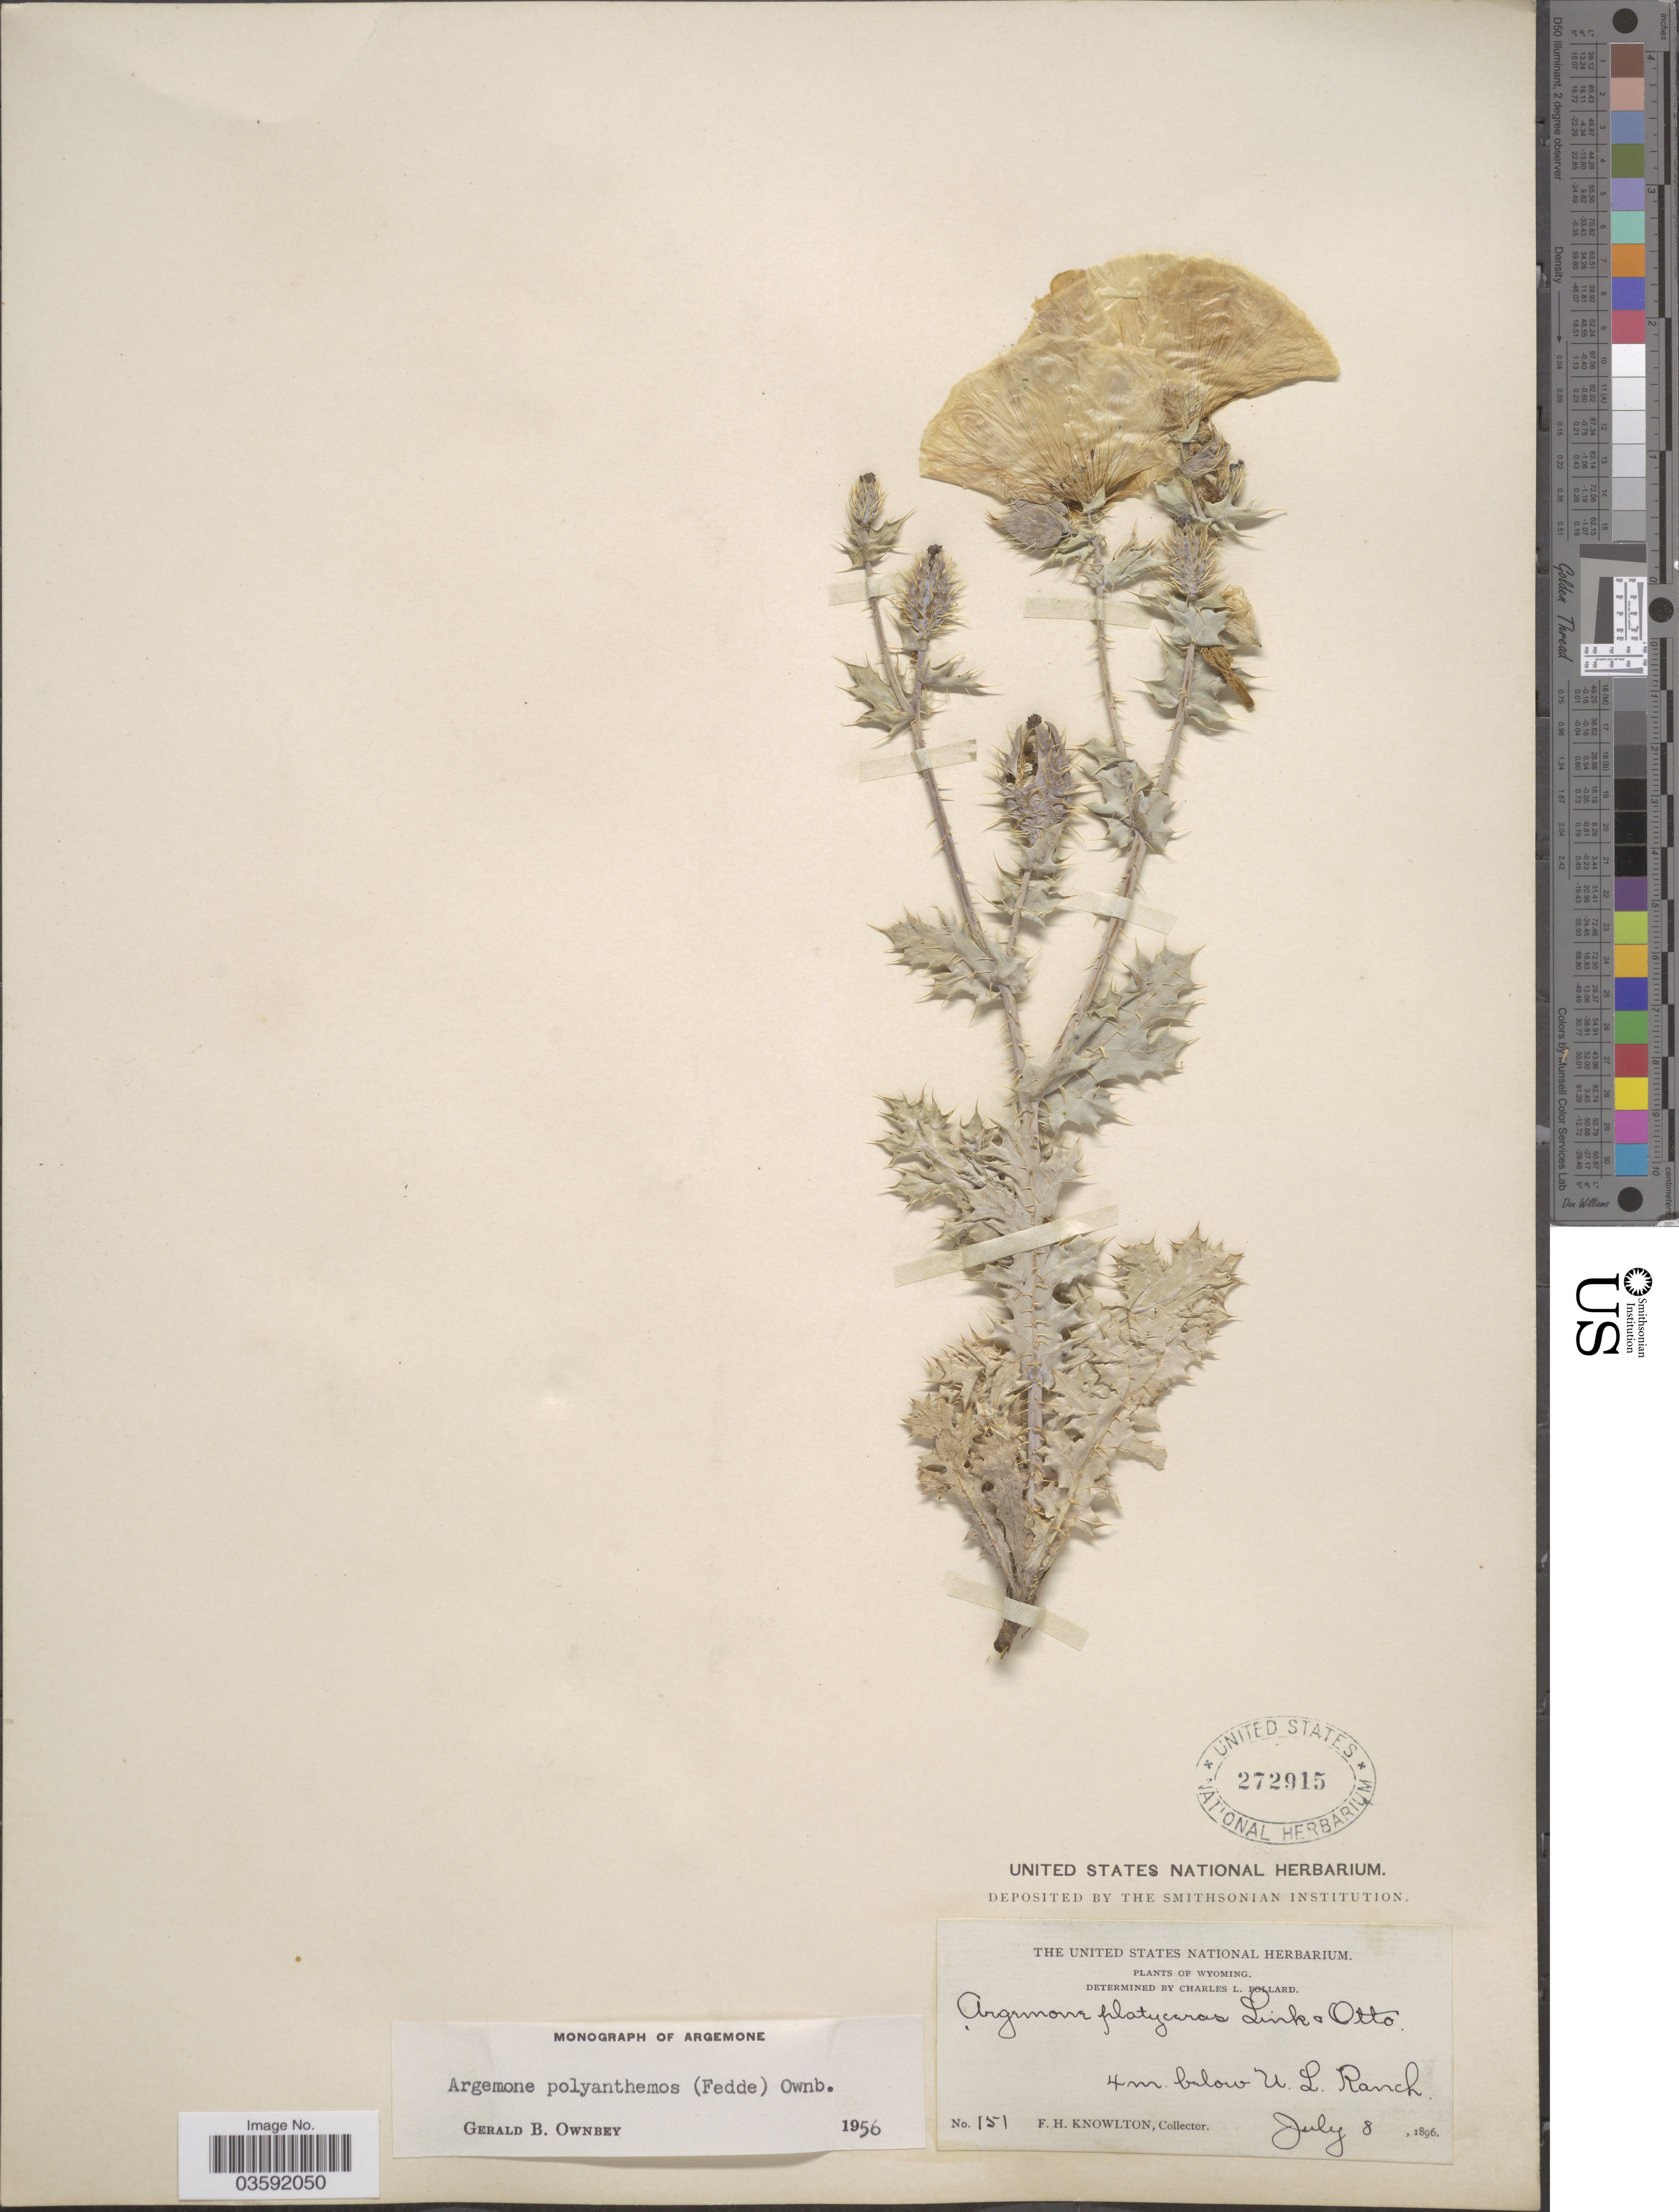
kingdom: Plantae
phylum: Tracheophyta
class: Magnoliopsida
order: Ranunculales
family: Papaveraceae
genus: Argemone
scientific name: Argemone polyanthemos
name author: (Fedde) G.B. Ownbey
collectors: F. H. Knowlton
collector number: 151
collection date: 1896-07-08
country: United States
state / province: Wyoming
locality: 4 m. below U. L. Ranch.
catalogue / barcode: US 272915